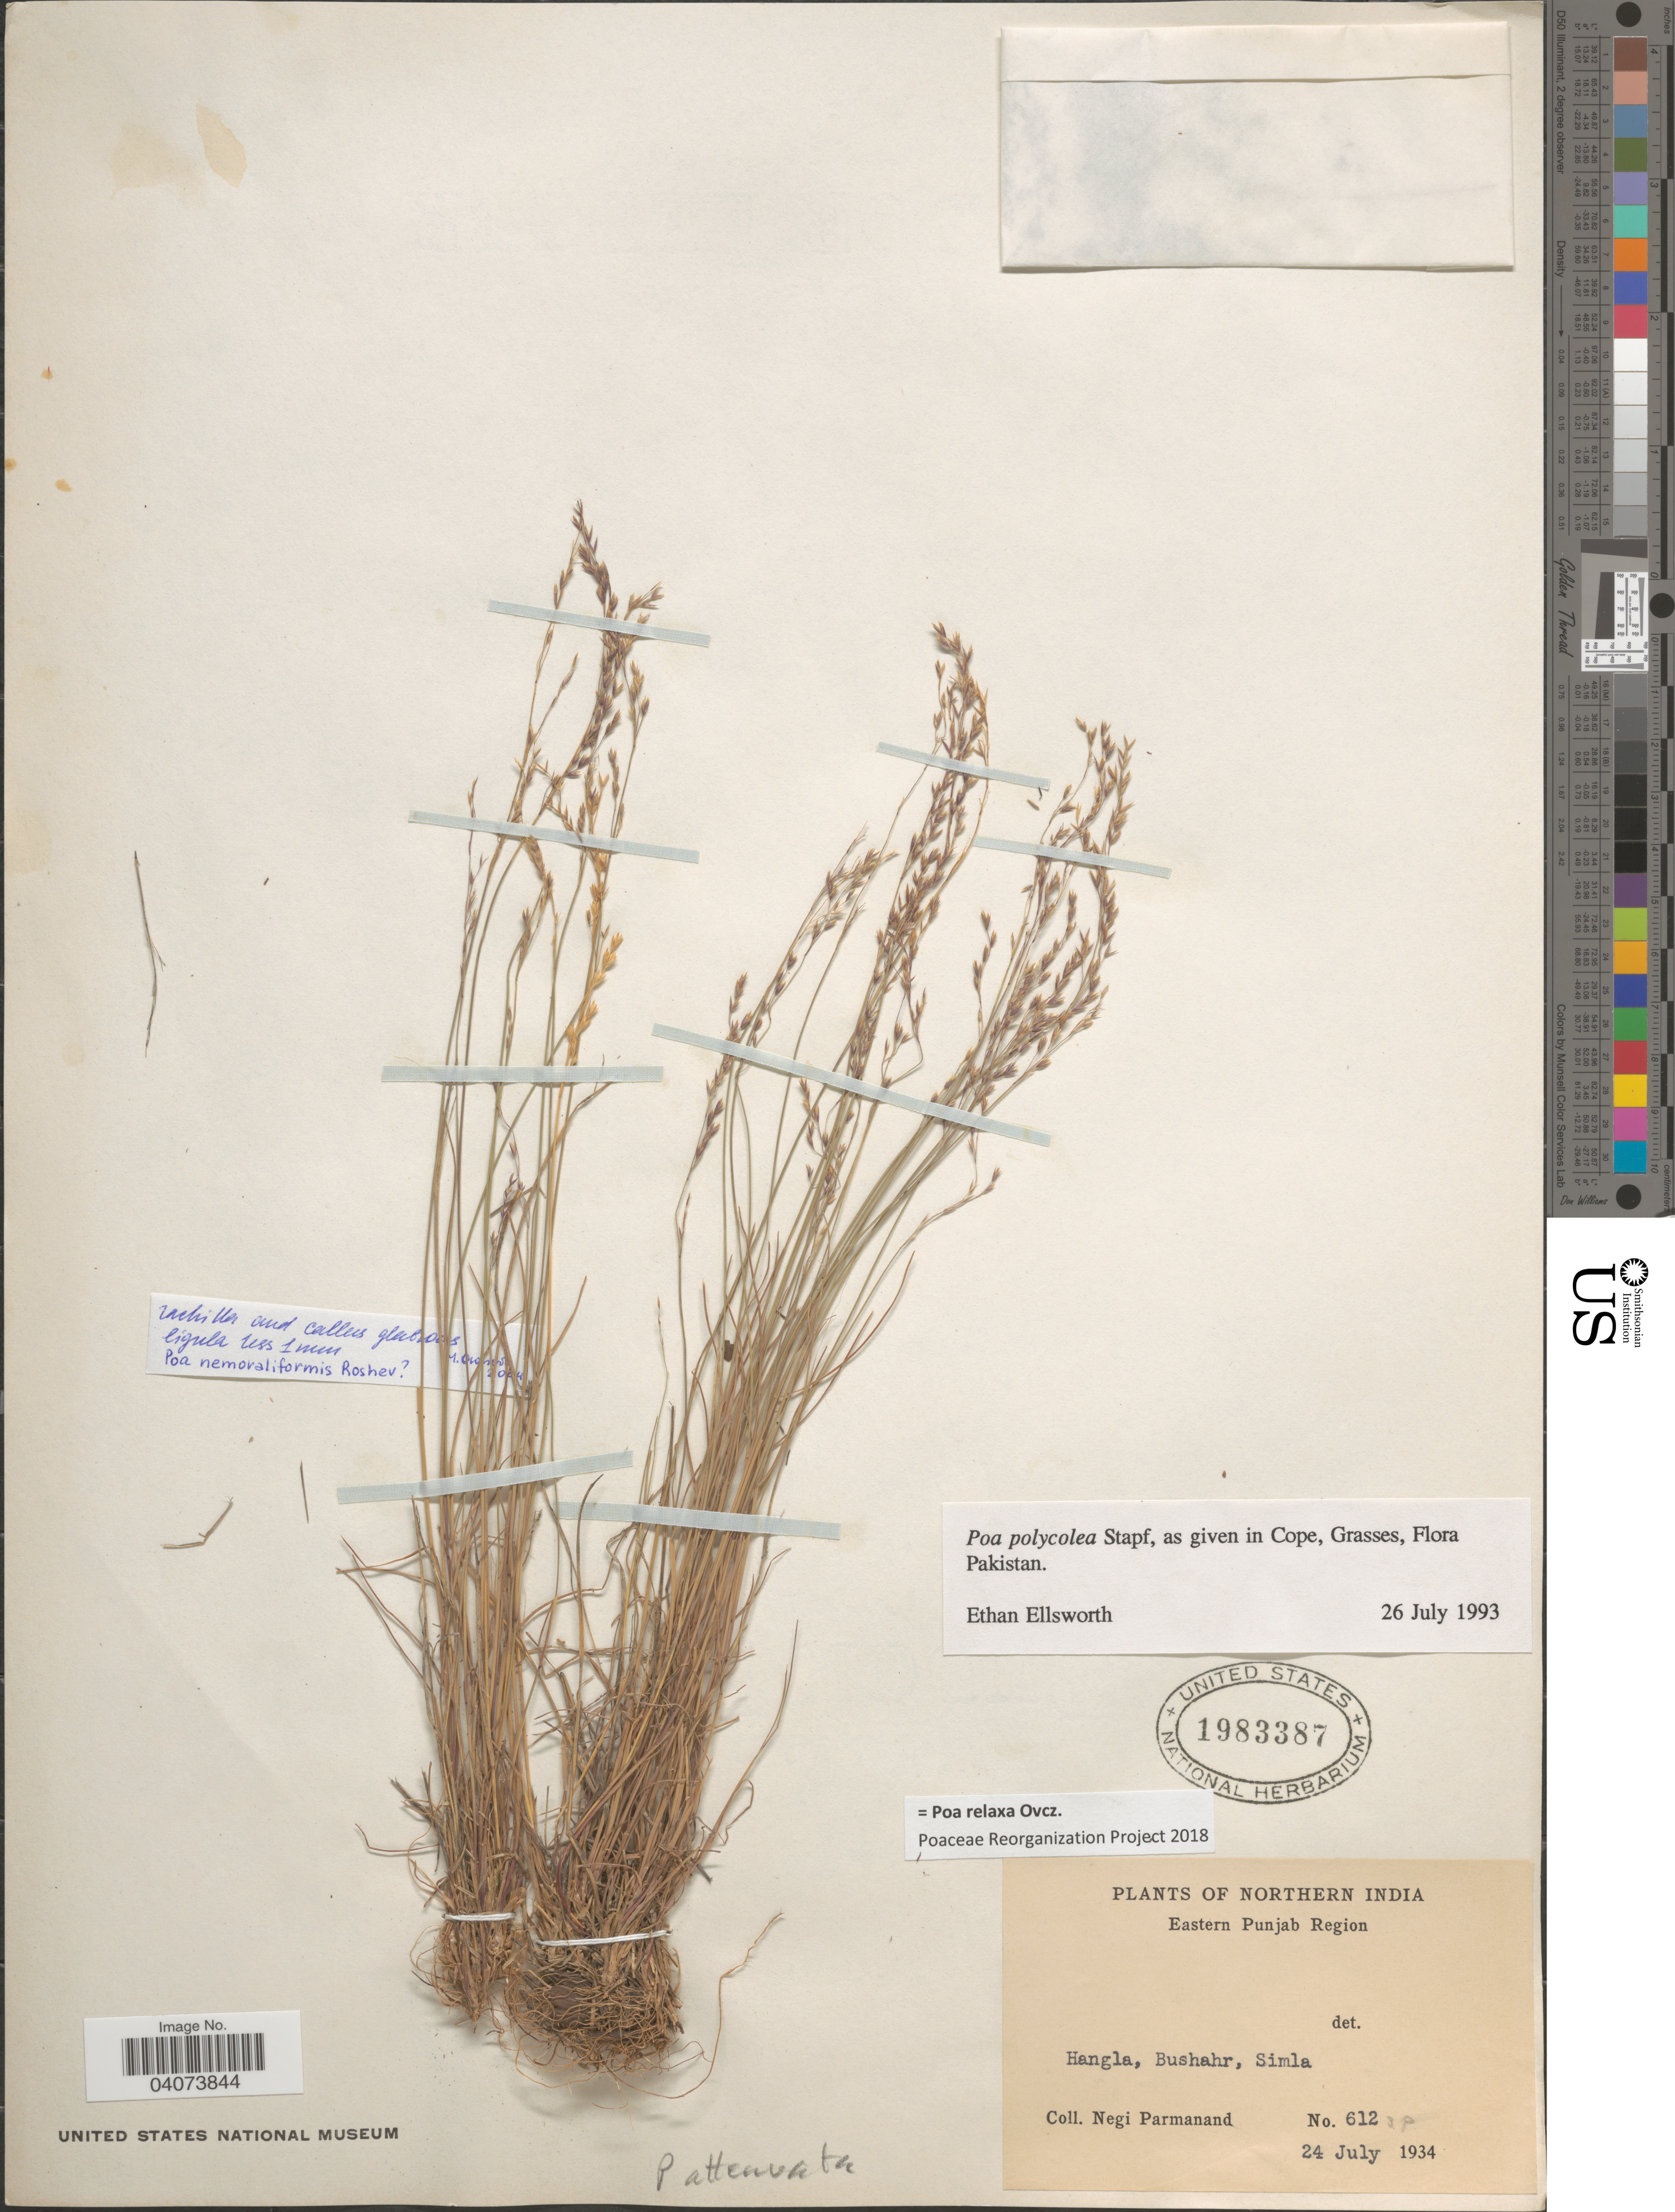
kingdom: Plantae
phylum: Tracheophyta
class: Liliopsida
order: Poales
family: Poaceae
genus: Poa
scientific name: Poa relaxa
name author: Ovcz.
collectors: N. Parmanand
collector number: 612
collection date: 1934-07-24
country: India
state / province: Himachal Pradesh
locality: Northern India. Eastern Punjab Region. Hangla, Bushahr, Simla.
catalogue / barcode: US 1983387